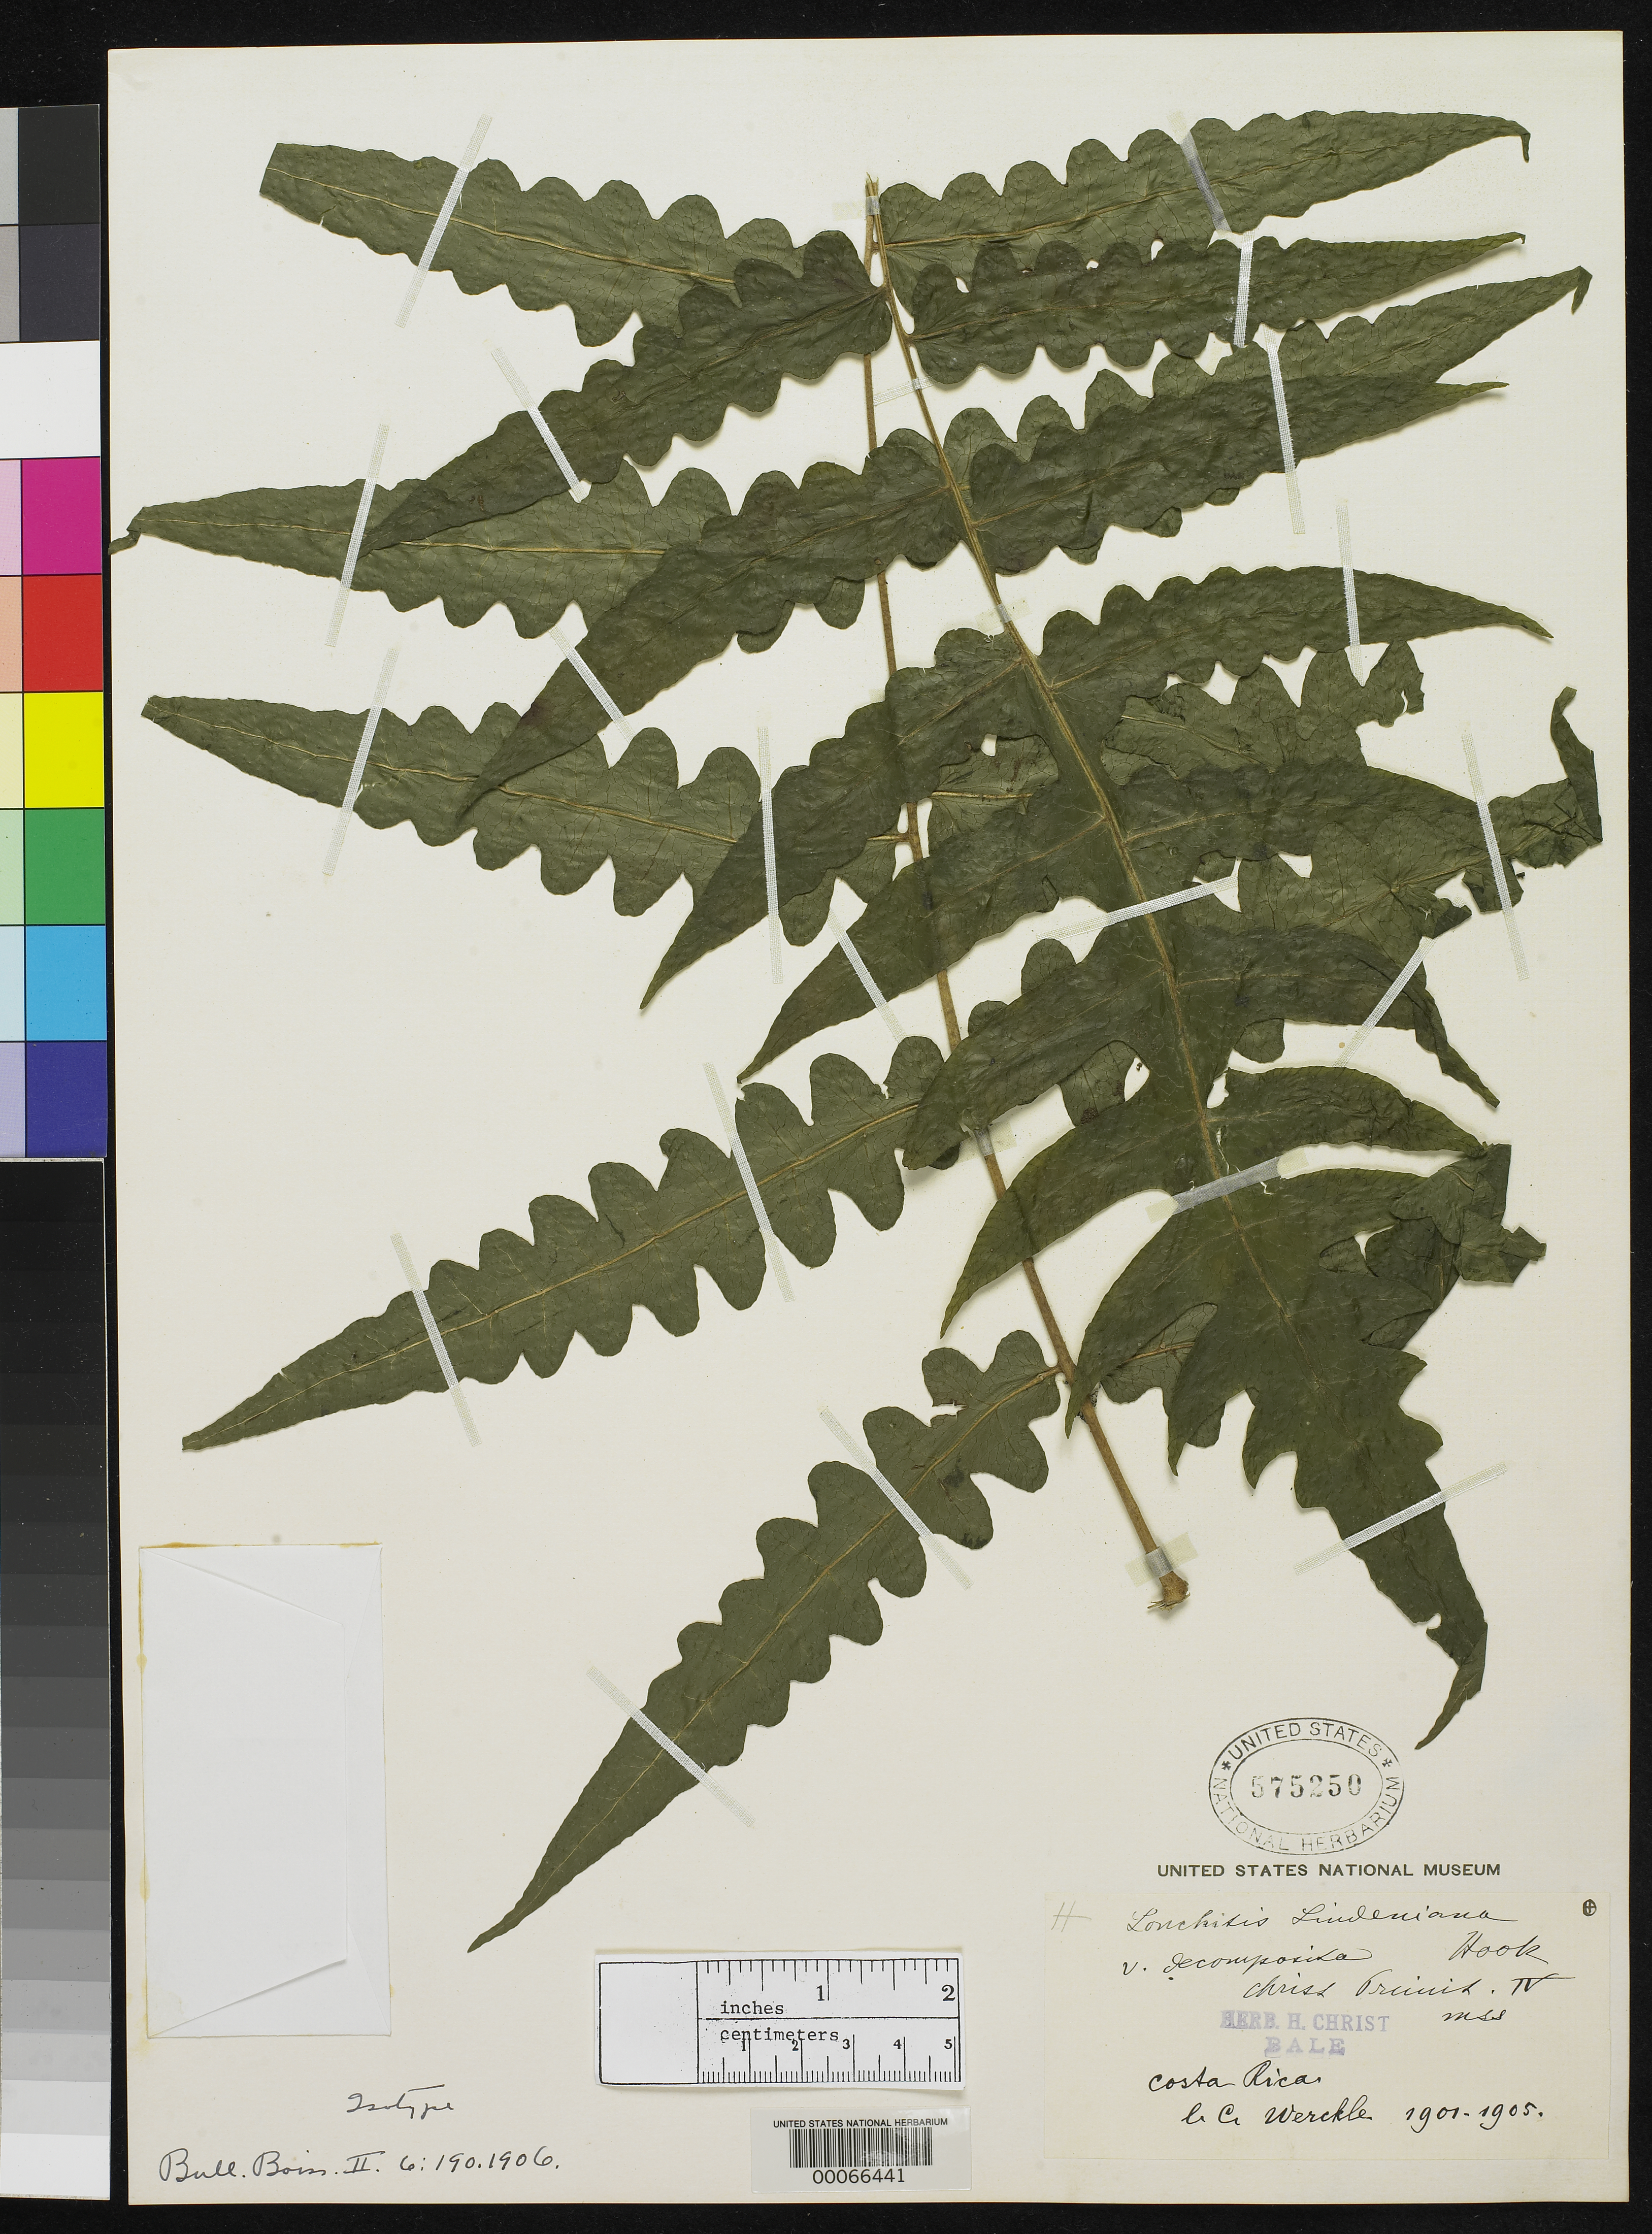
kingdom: Plantae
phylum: Tracheophyta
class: Polypodiopsida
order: Polypodiales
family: Lonchitidaceae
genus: Lonchitis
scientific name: Lonchitis lindeniana var. decomposita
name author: Christ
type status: Type Collection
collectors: C. C Wercklé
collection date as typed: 1901 to -- --- 1905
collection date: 1901/1905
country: Costa Rica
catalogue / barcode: US 575250